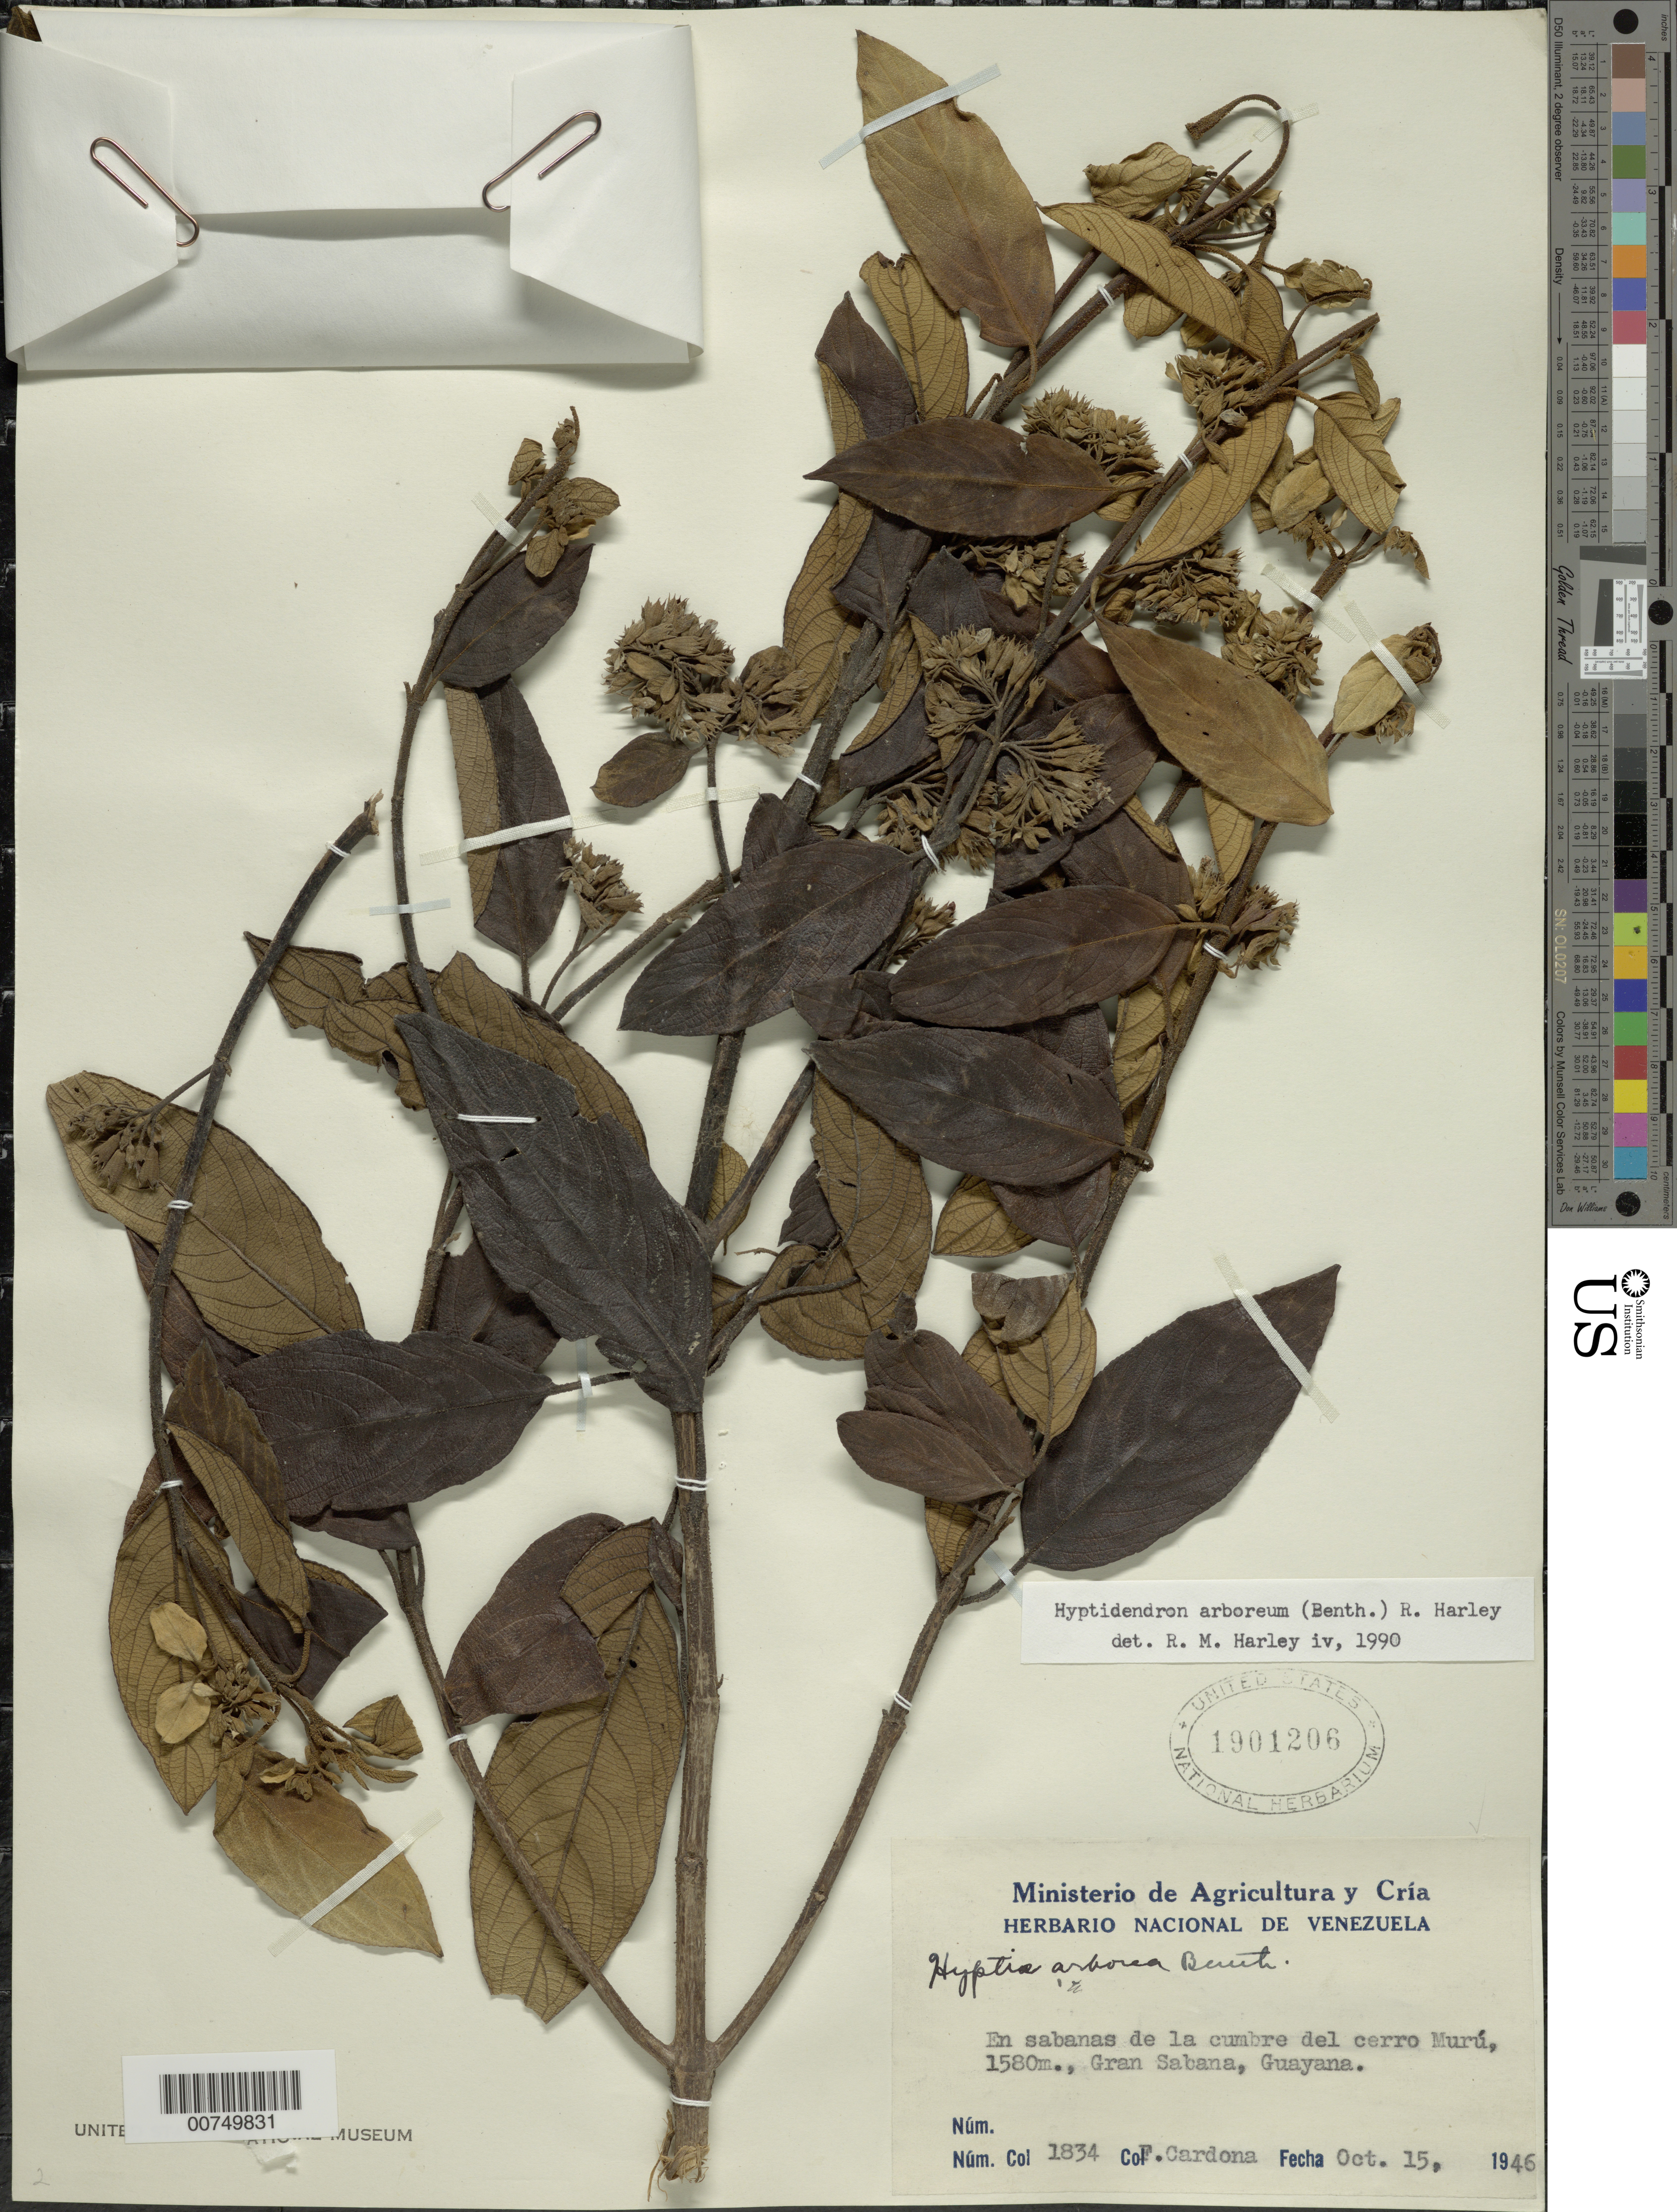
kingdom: Plantae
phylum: Tracheophyta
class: Magnoliopsida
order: Lamiales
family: Lamiaceae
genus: Hyptidendron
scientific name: Hyptidendron arboreum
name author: (Benth.) Harley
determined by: Harley, R. M.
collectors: F. Cardona Puig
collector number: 1834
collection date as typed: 15-Oct-46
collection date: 1946-10-15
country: Venezuela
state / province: Bolívar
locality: Cerro Murú, Gran Sabana, Guayana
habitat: Sabanas de la cumbre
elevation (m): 1580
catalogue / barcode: US 1901206